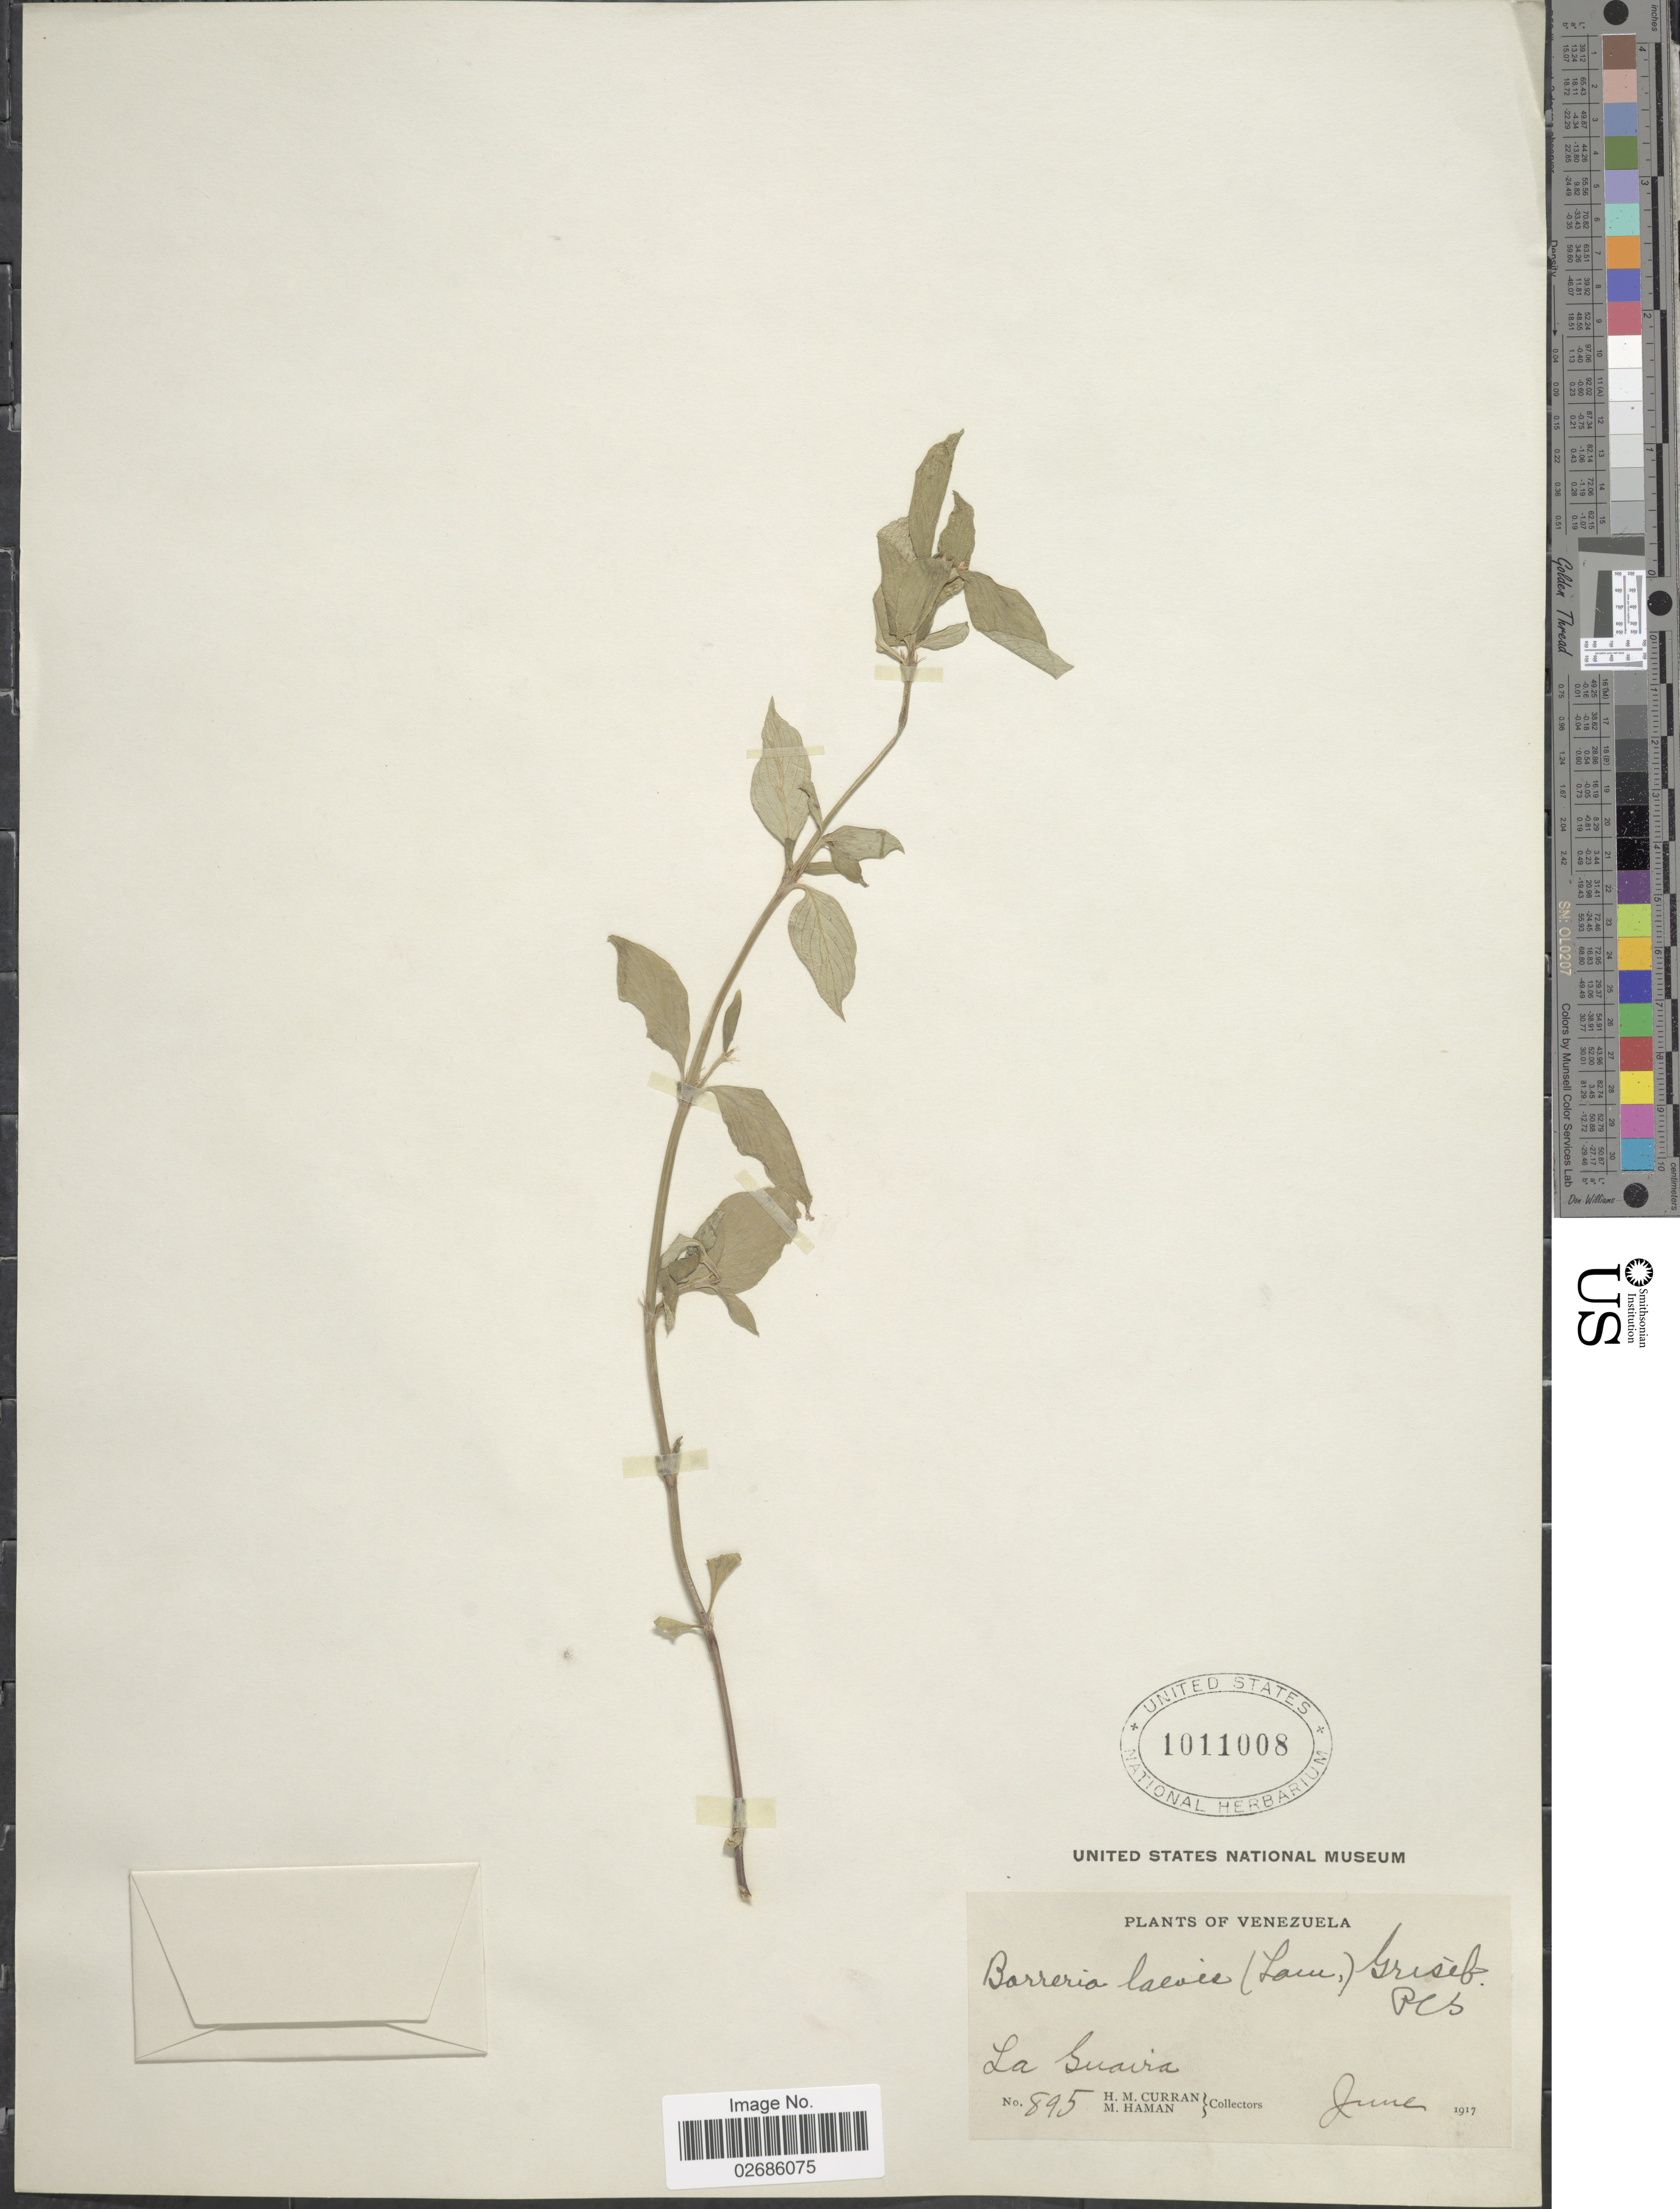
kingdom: Plantae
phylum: Tracheophyta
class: Magnoliopsida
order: Gentianales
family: Rubiaceae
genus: Borreria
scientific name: Borreria assurgens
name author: (Ruiz & Pav.) Griseb.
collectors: H. M. Curran & H. Haman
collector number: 895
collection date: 1917-06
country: Venezuela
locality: La Guaira.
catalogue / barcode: US 1011008